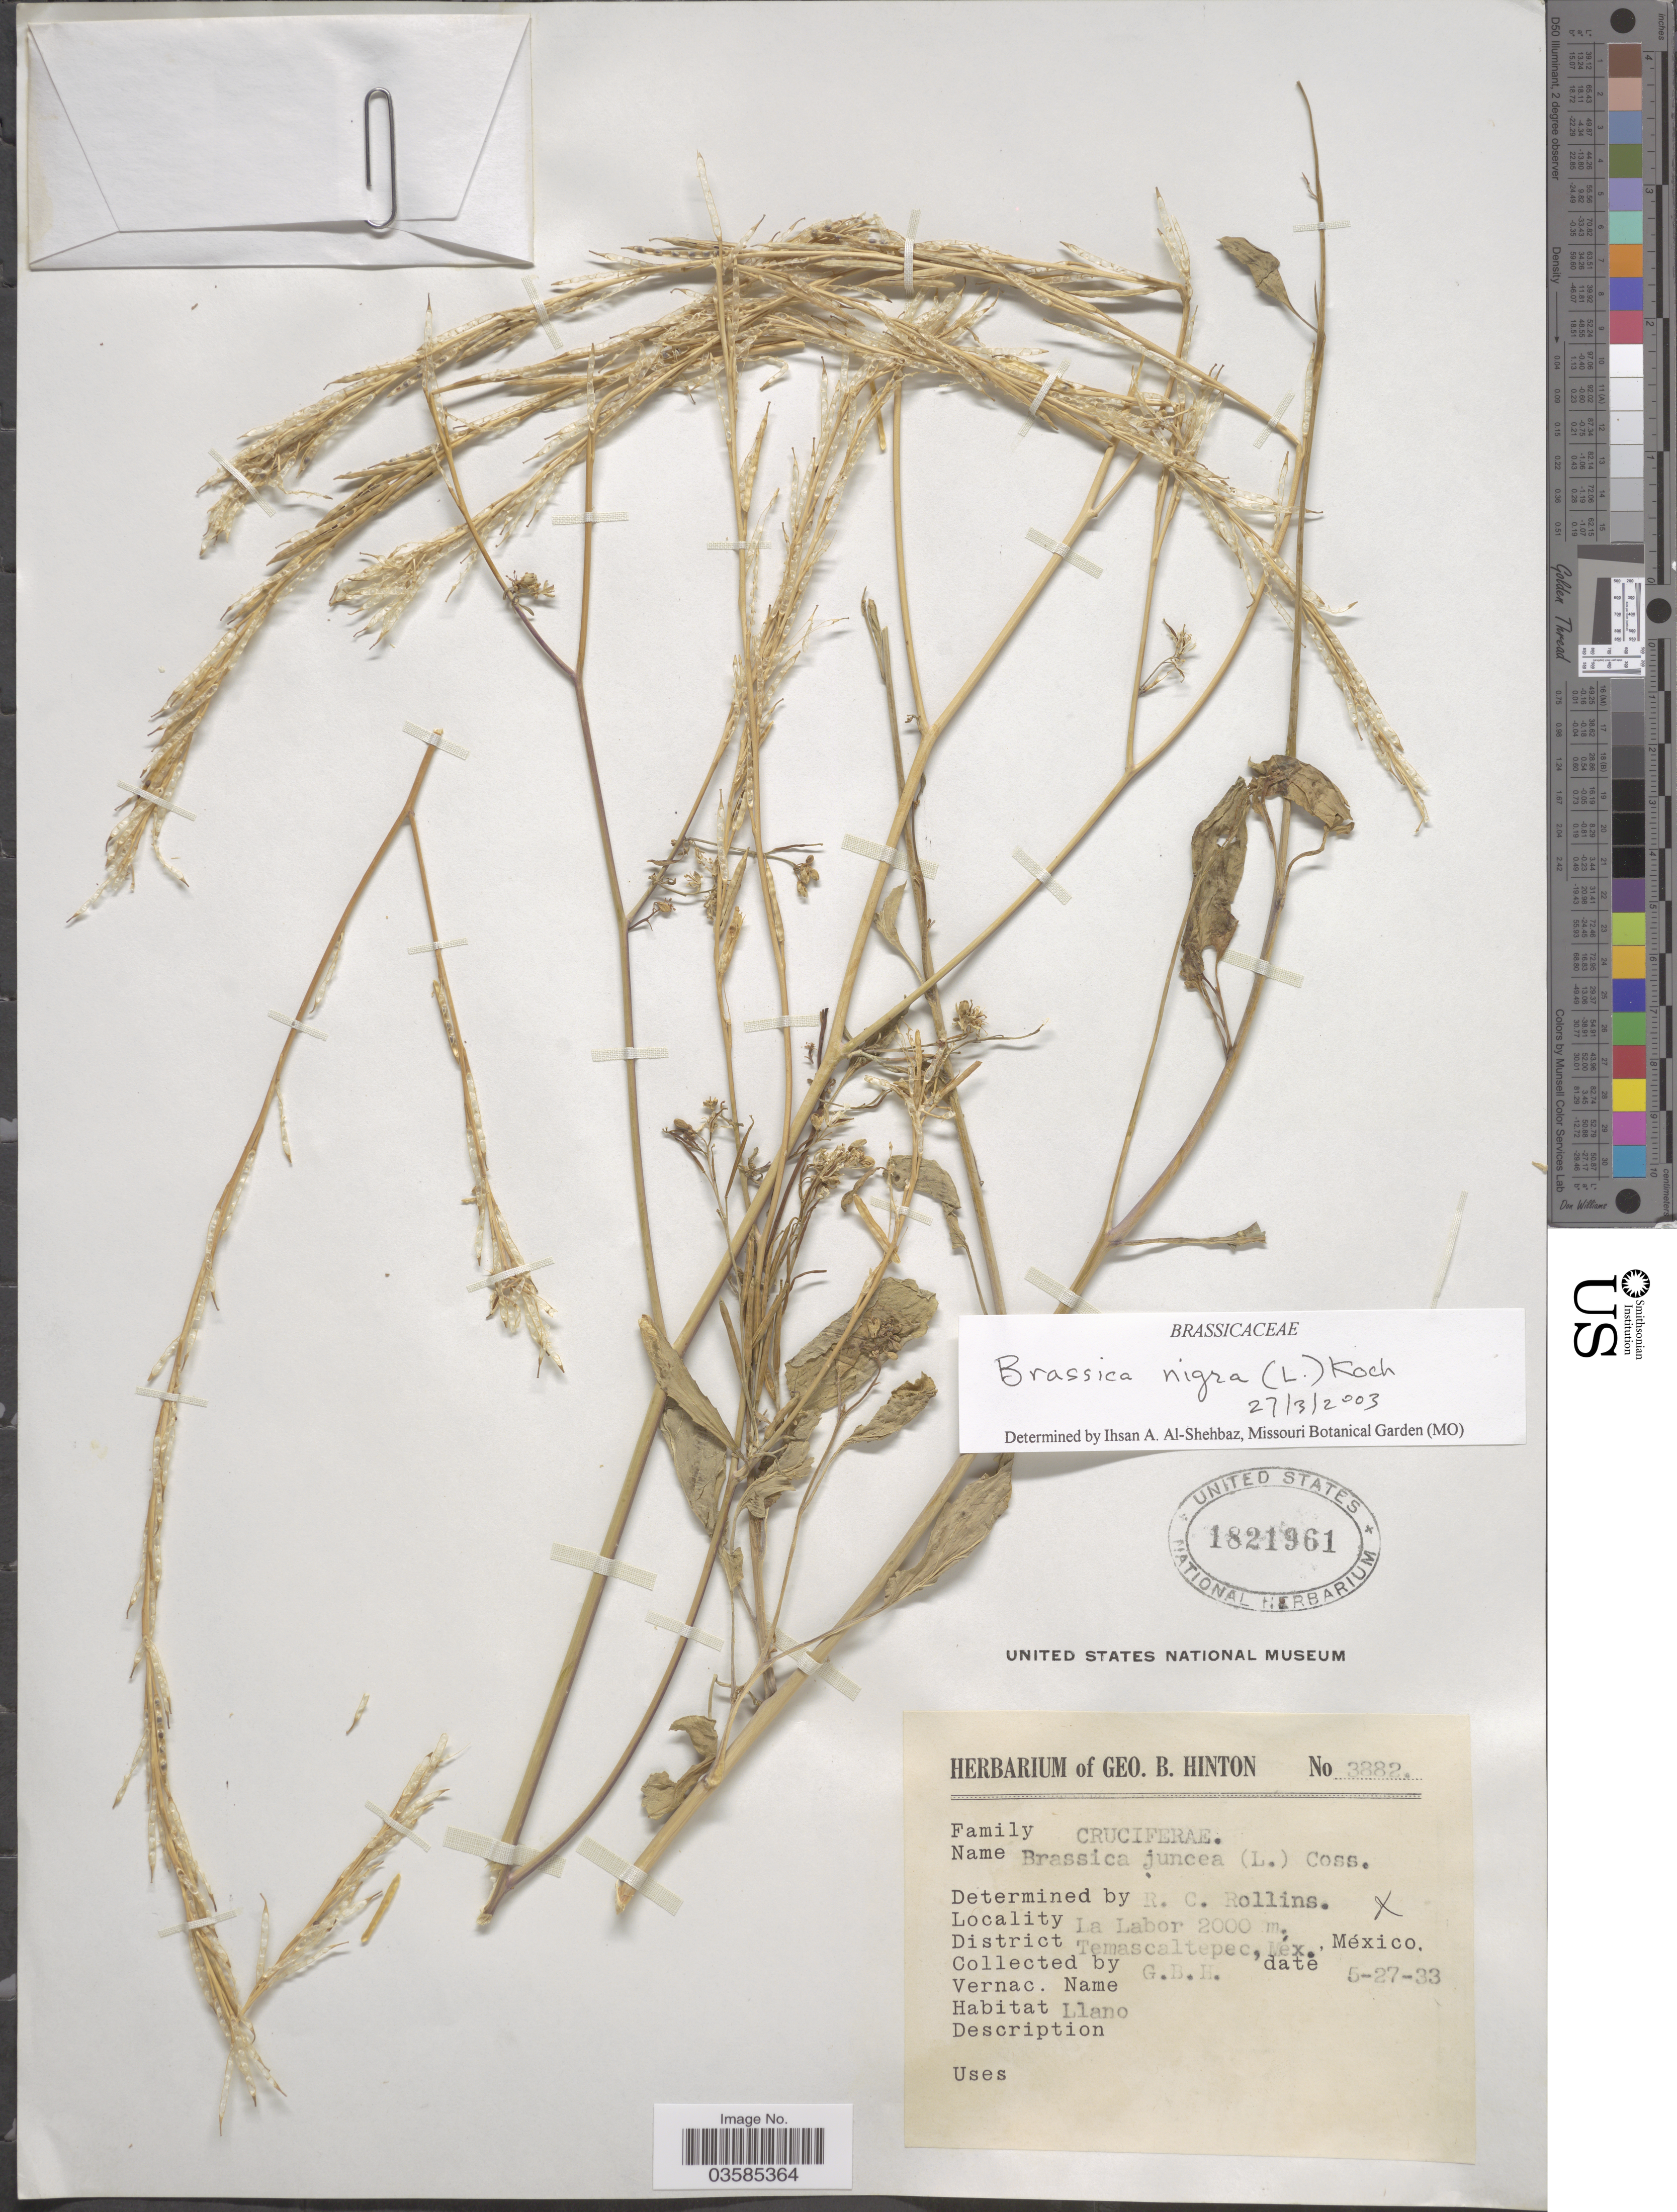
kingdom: Plantae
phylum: Tracheophyta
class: Magnoliopsida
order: Brassicales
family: Brassicaceae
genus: Brassica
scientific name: Brassica nigra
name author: (L.) W.D.J. Koch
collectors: G. B. Hinton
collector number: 3882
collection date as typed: Transcribed d/m/y: 27/5/33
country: Mexico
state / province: México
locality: La Labor, District Temascaltepec.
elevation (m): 2000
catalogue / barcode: US 1821961